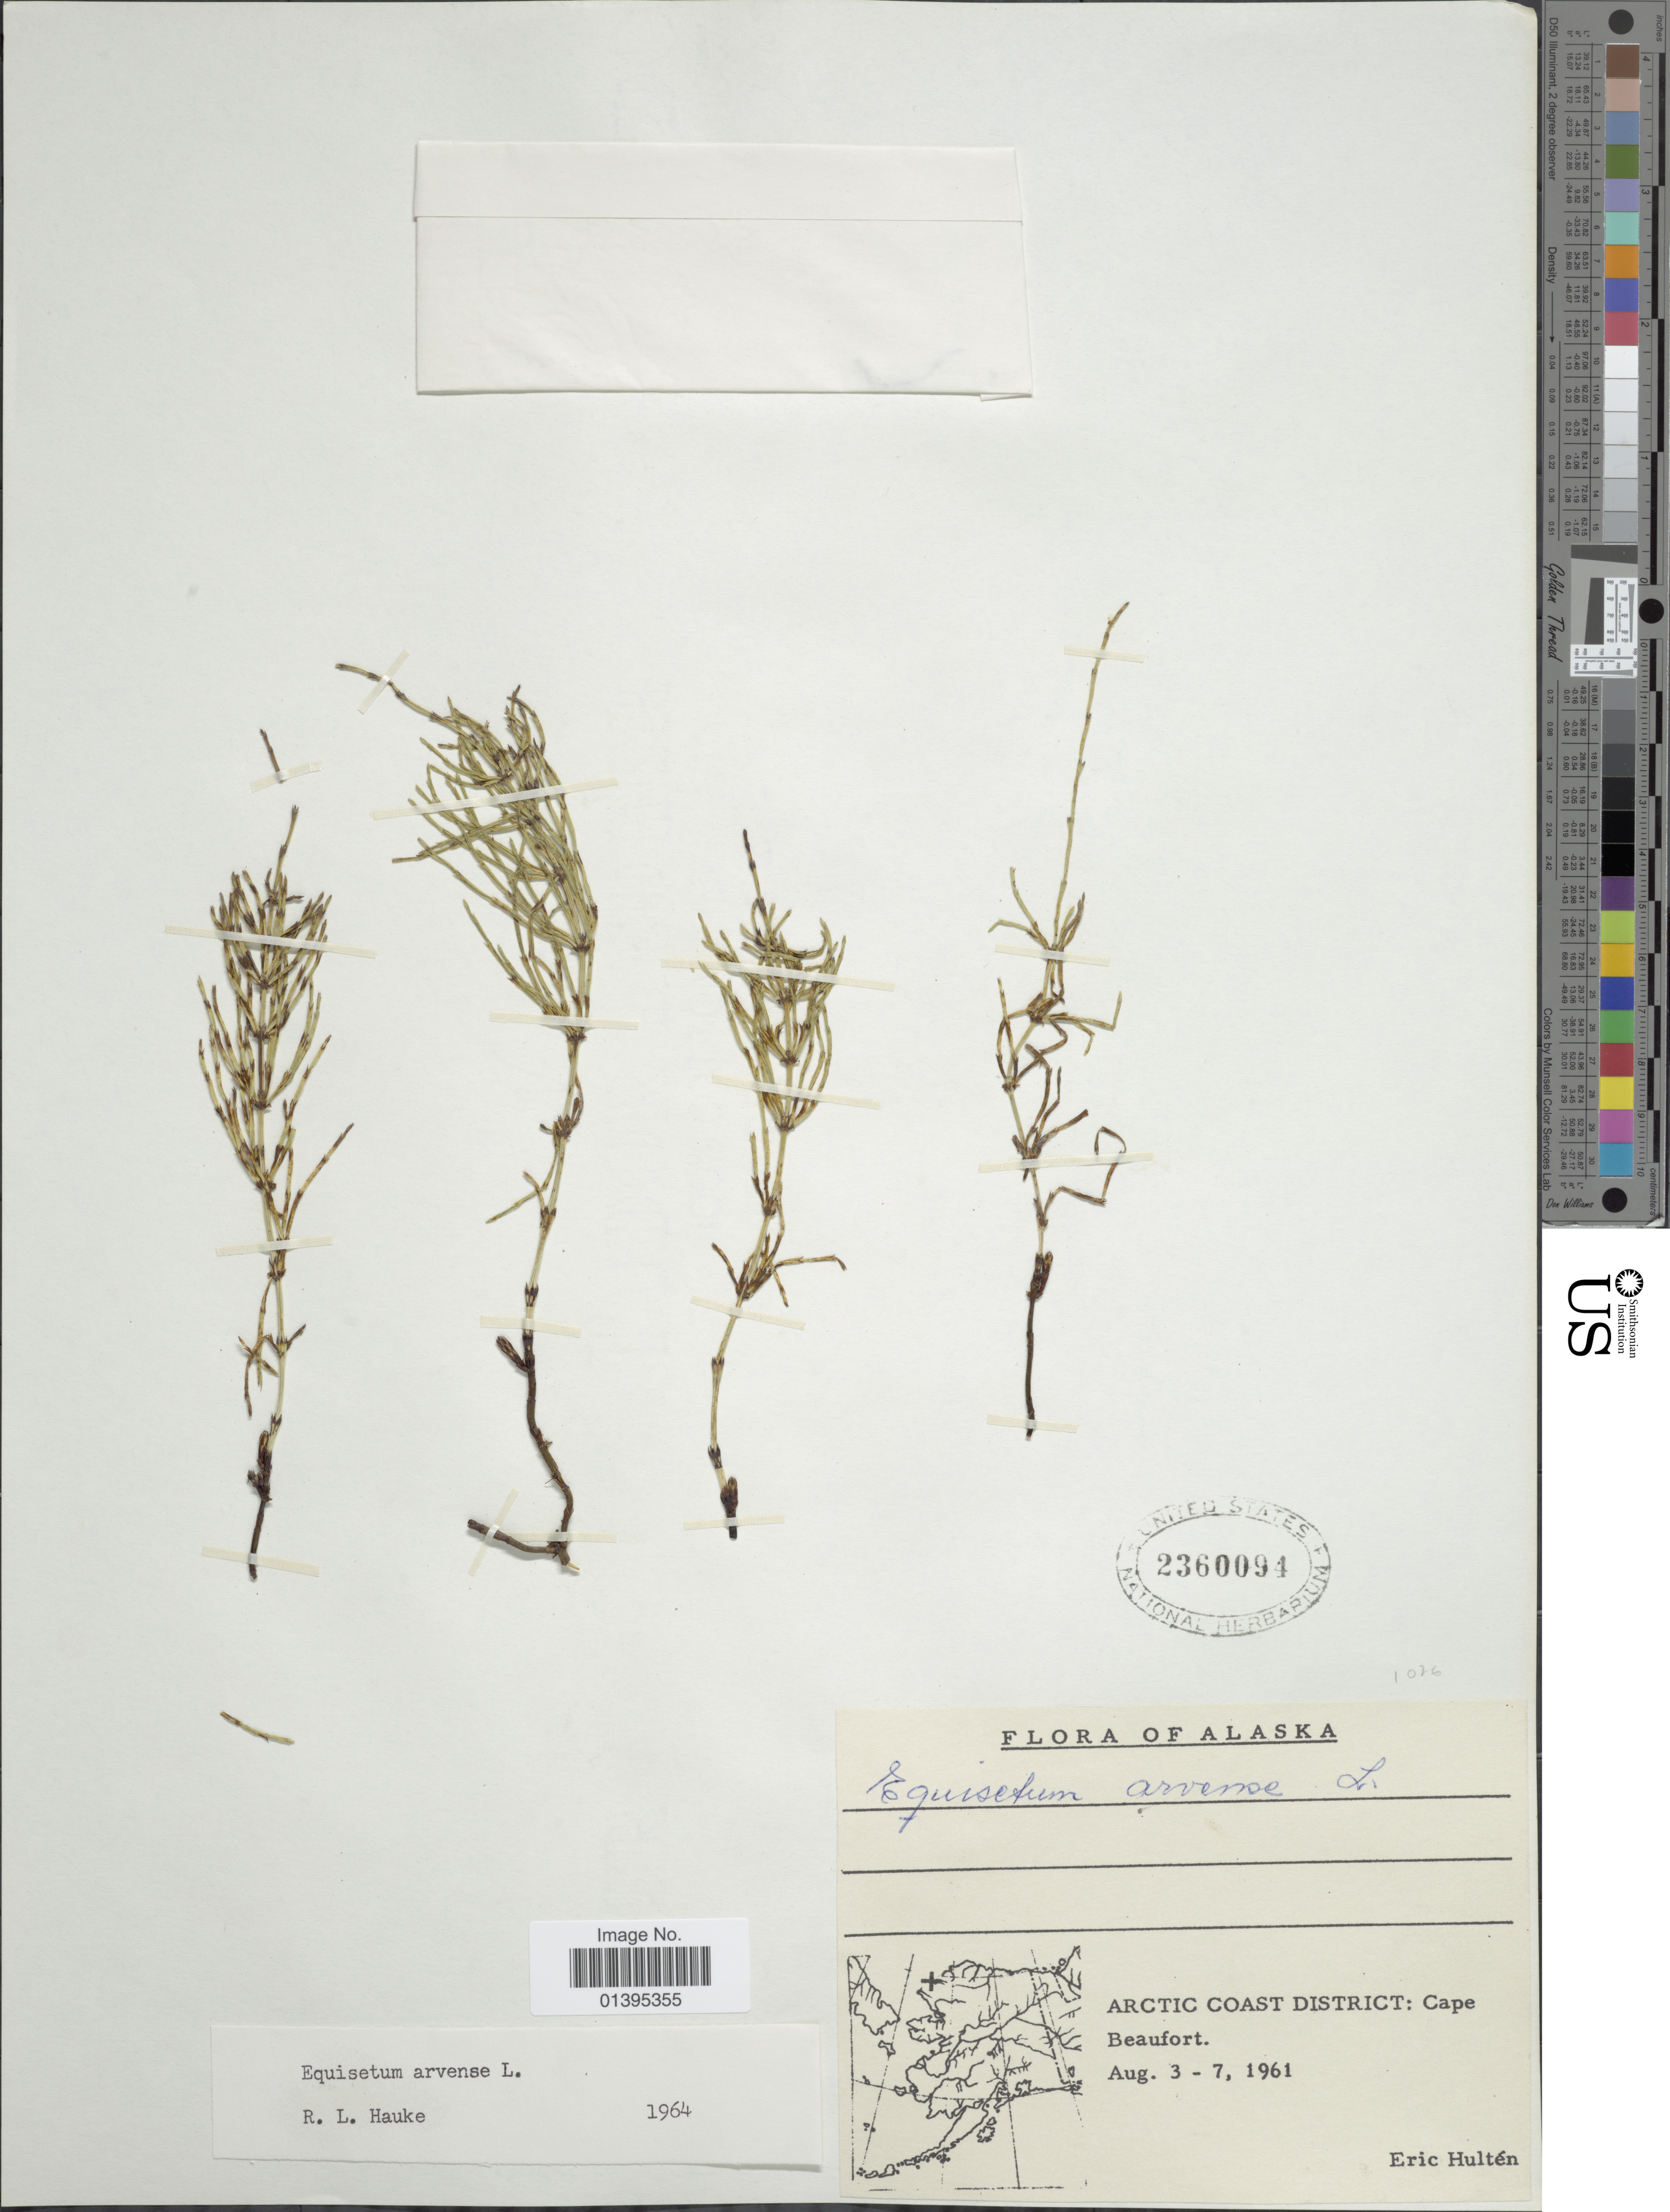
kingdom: Plantae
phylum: Tracheophyta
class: Polypodiopsida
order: Equisetales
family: Equisetaceae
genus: Equisetum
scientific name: Equisetum arvense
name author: L.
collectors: E. G. Hultén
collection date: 1961-08-03/1961-08-07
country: United States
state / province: Alaska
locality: Arctic coast District: Cape Beaufort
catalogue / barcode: US 2360094